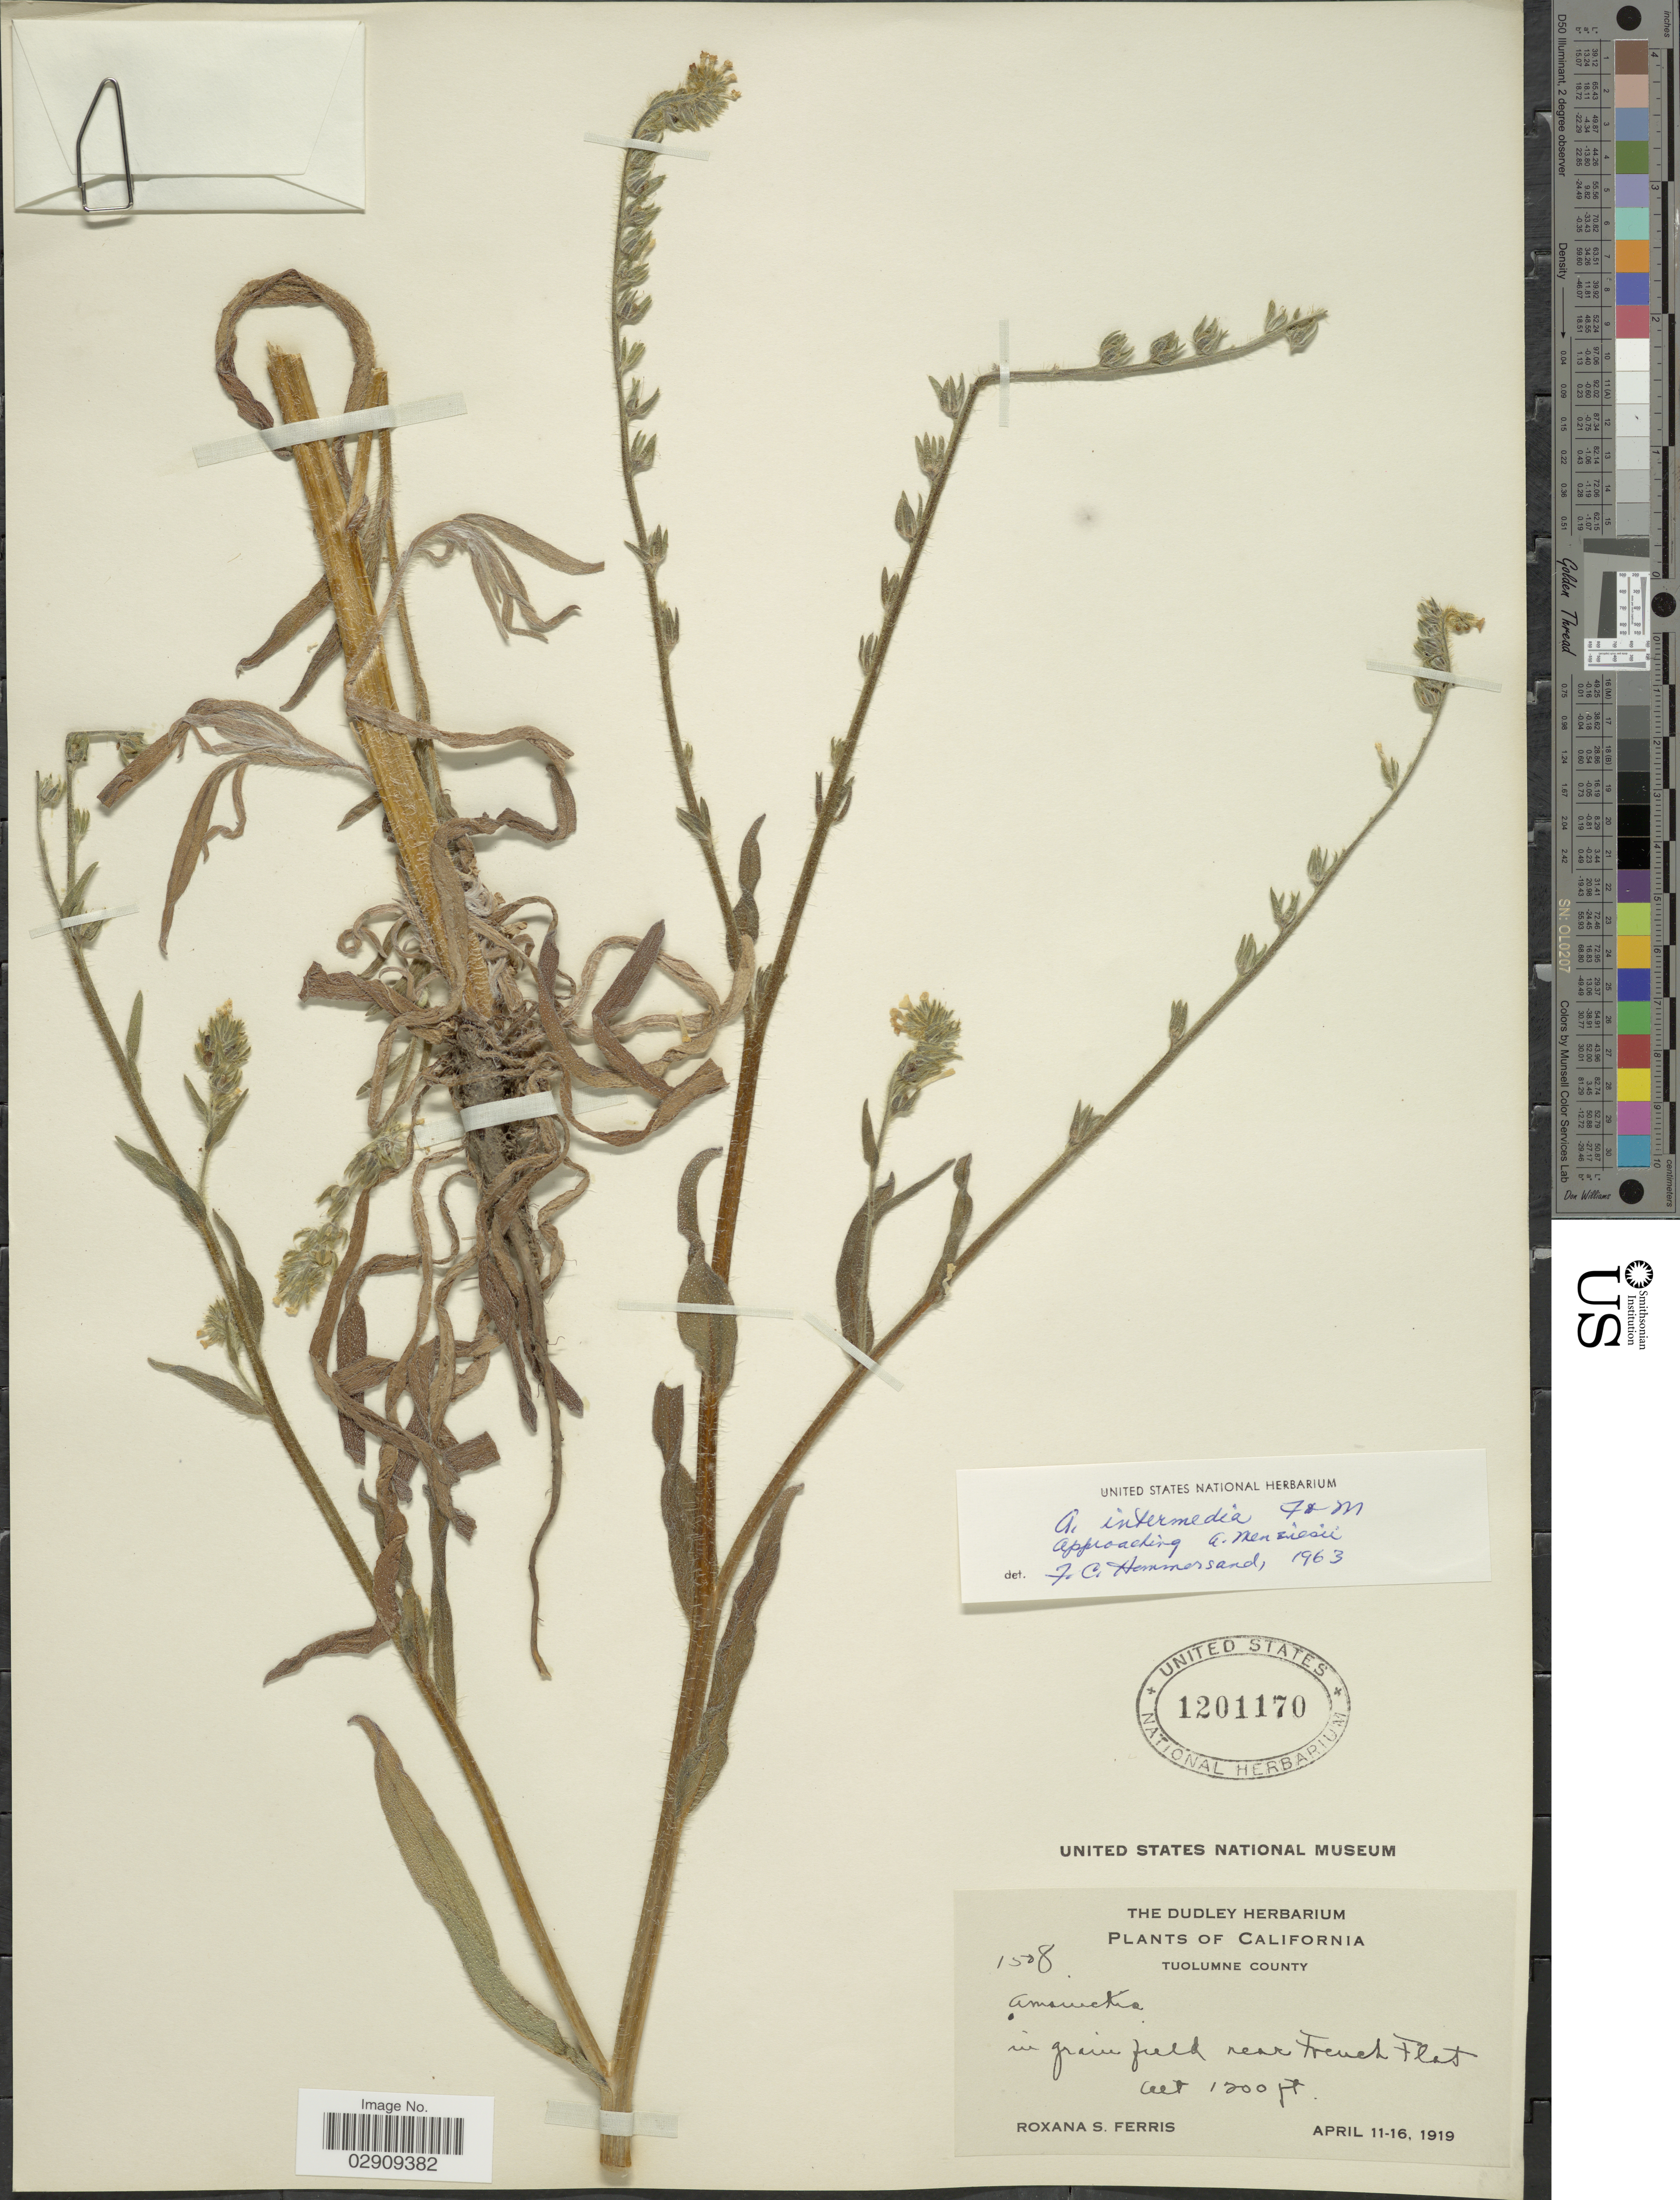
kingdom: Plantae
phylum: Tracheophyta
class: Magnoliopsida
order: Boraginales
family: Boraginaceae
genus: Amsinckia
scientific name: Amsinckia menziesii var. intermedia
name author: (Fisch. & C.A. Mey.) Ganders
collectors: R. S. Ferris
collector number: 1508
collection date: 1919-04-11/1919-04-16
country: United States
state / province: California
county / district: Tuolumne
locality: Tuolumne County. In grain field near French Flat.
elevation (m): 366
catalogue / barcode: US 1201170